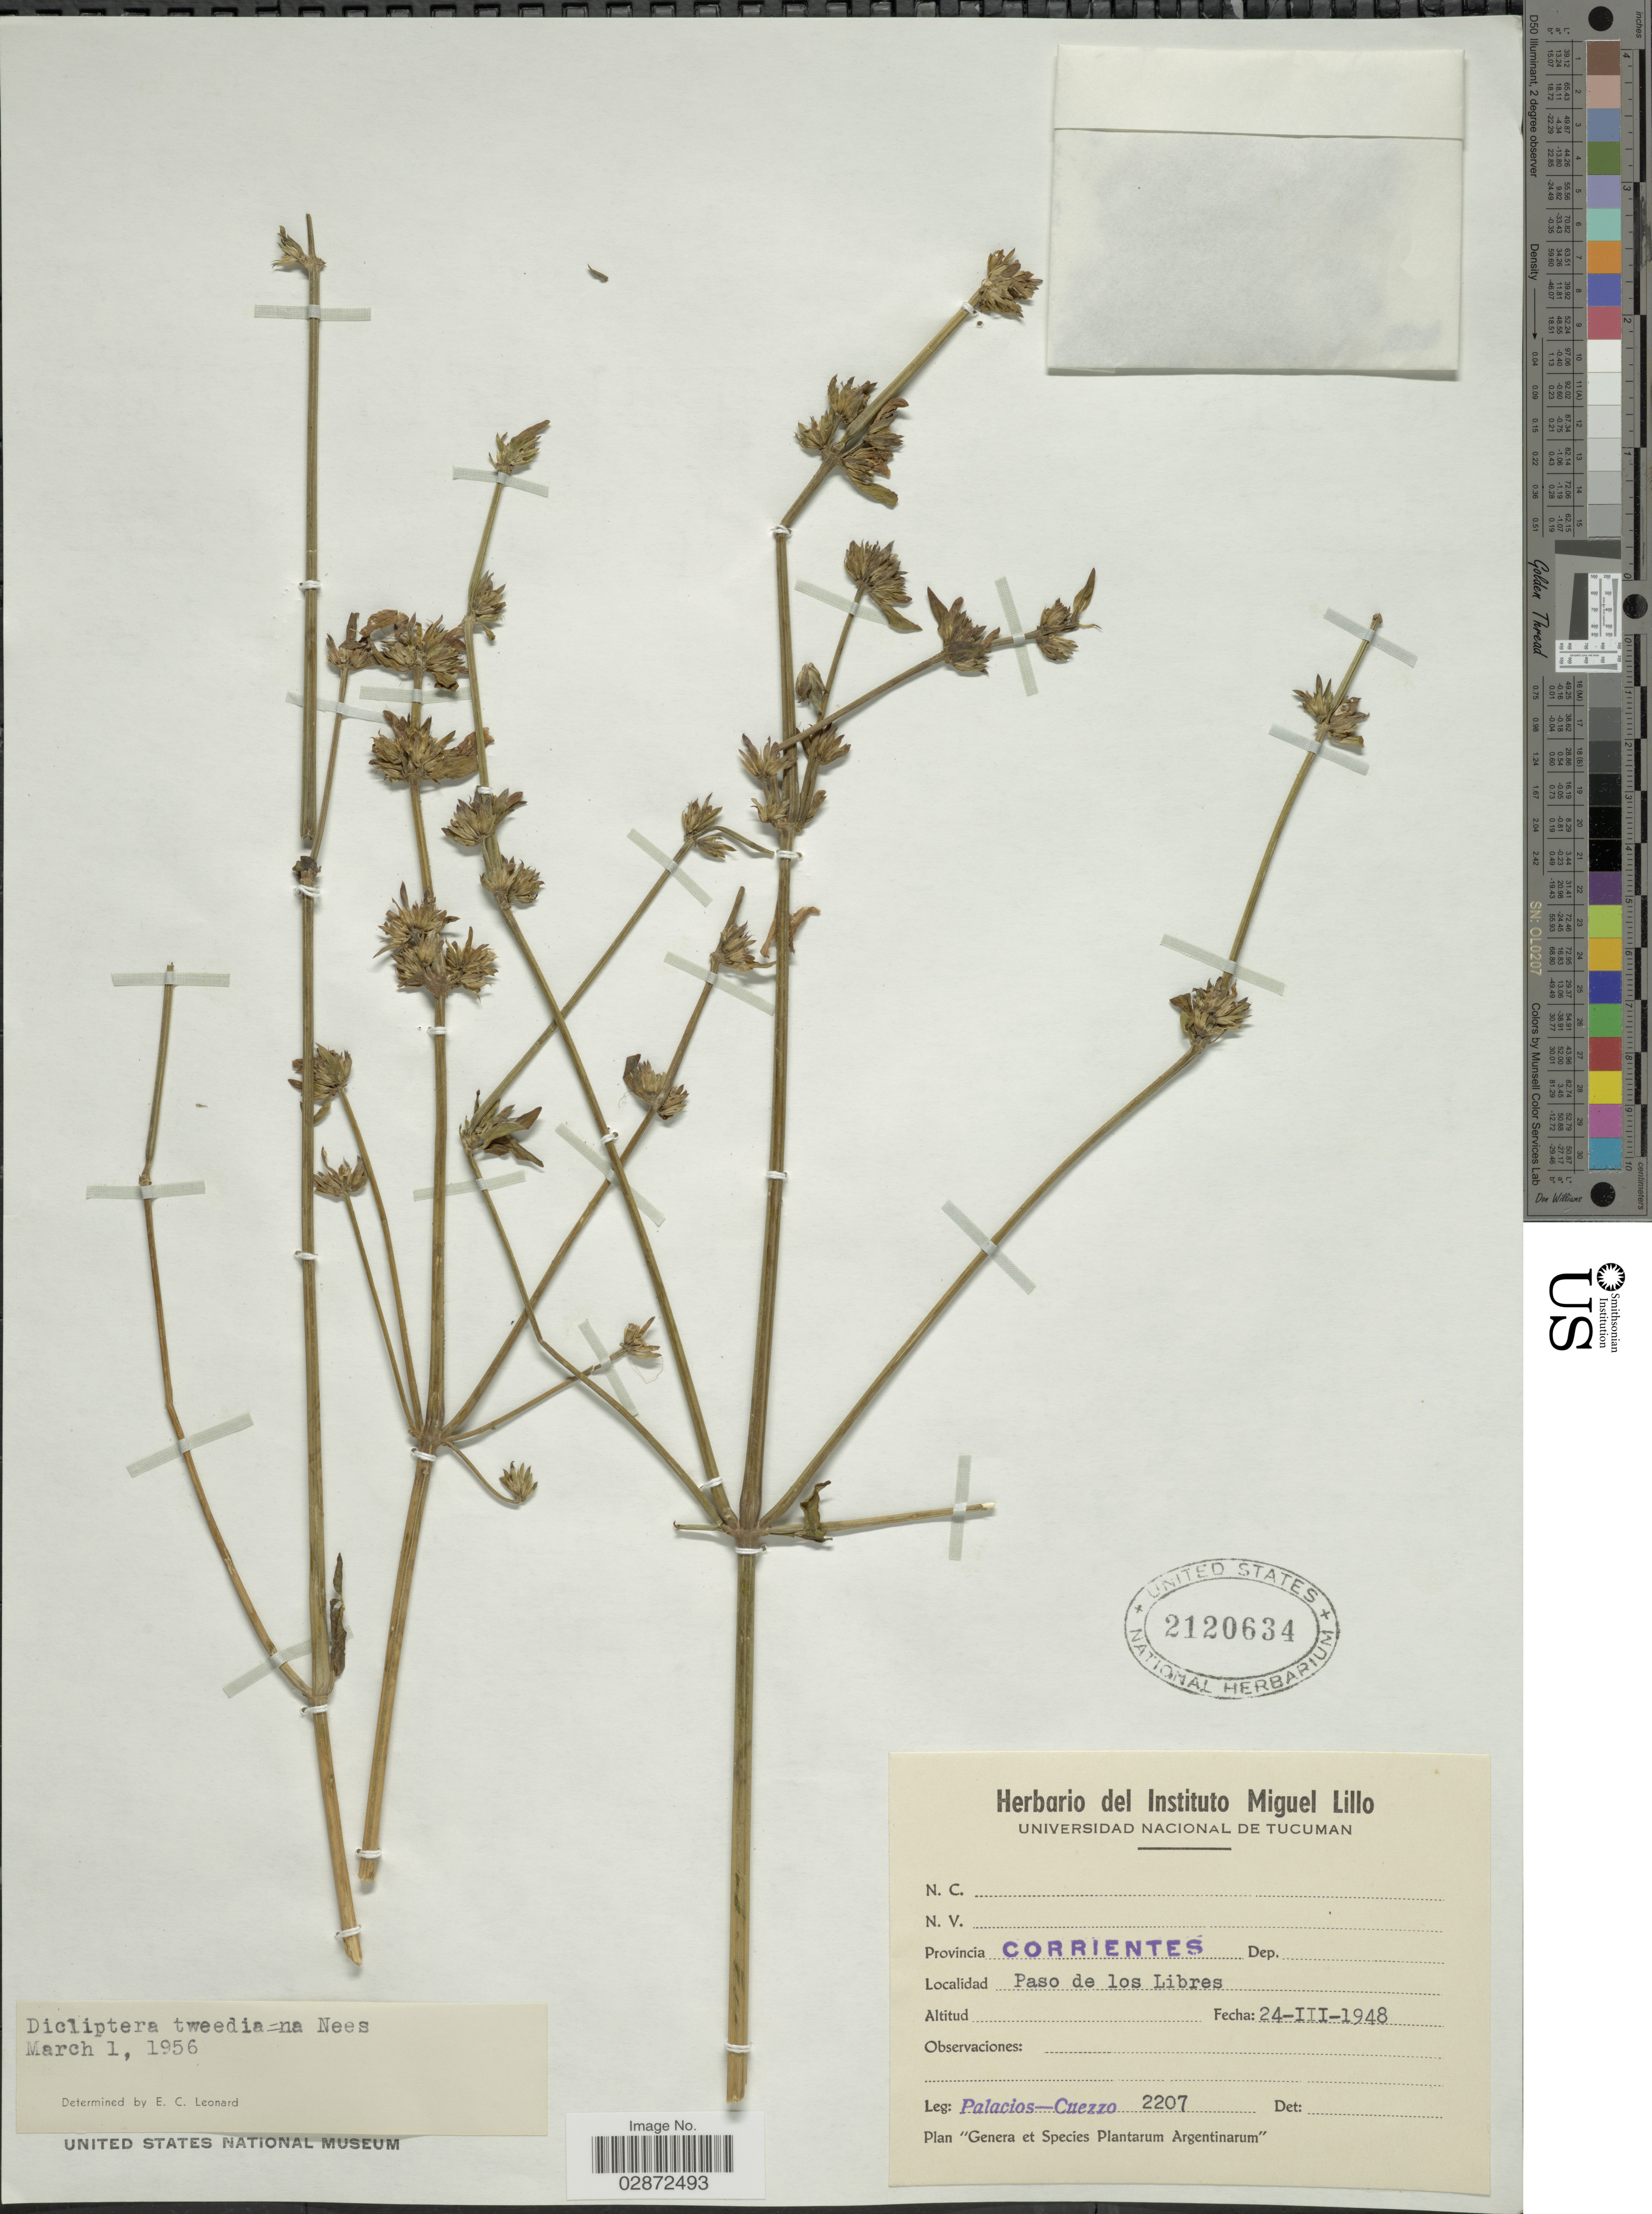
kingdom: Plantae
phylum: Tracheophyta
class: Magnoliopsida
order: Lamiales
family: Acanthaceae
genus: Dicliptera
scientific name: Dicliptera squarrosa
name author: Nees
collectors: Palacios-Cuezzo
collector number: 2207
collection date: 1948-03-24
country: Argentina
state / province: Corrientes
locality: Provincia Corrientes. Paso de los Libres.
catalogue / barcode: US 2120634